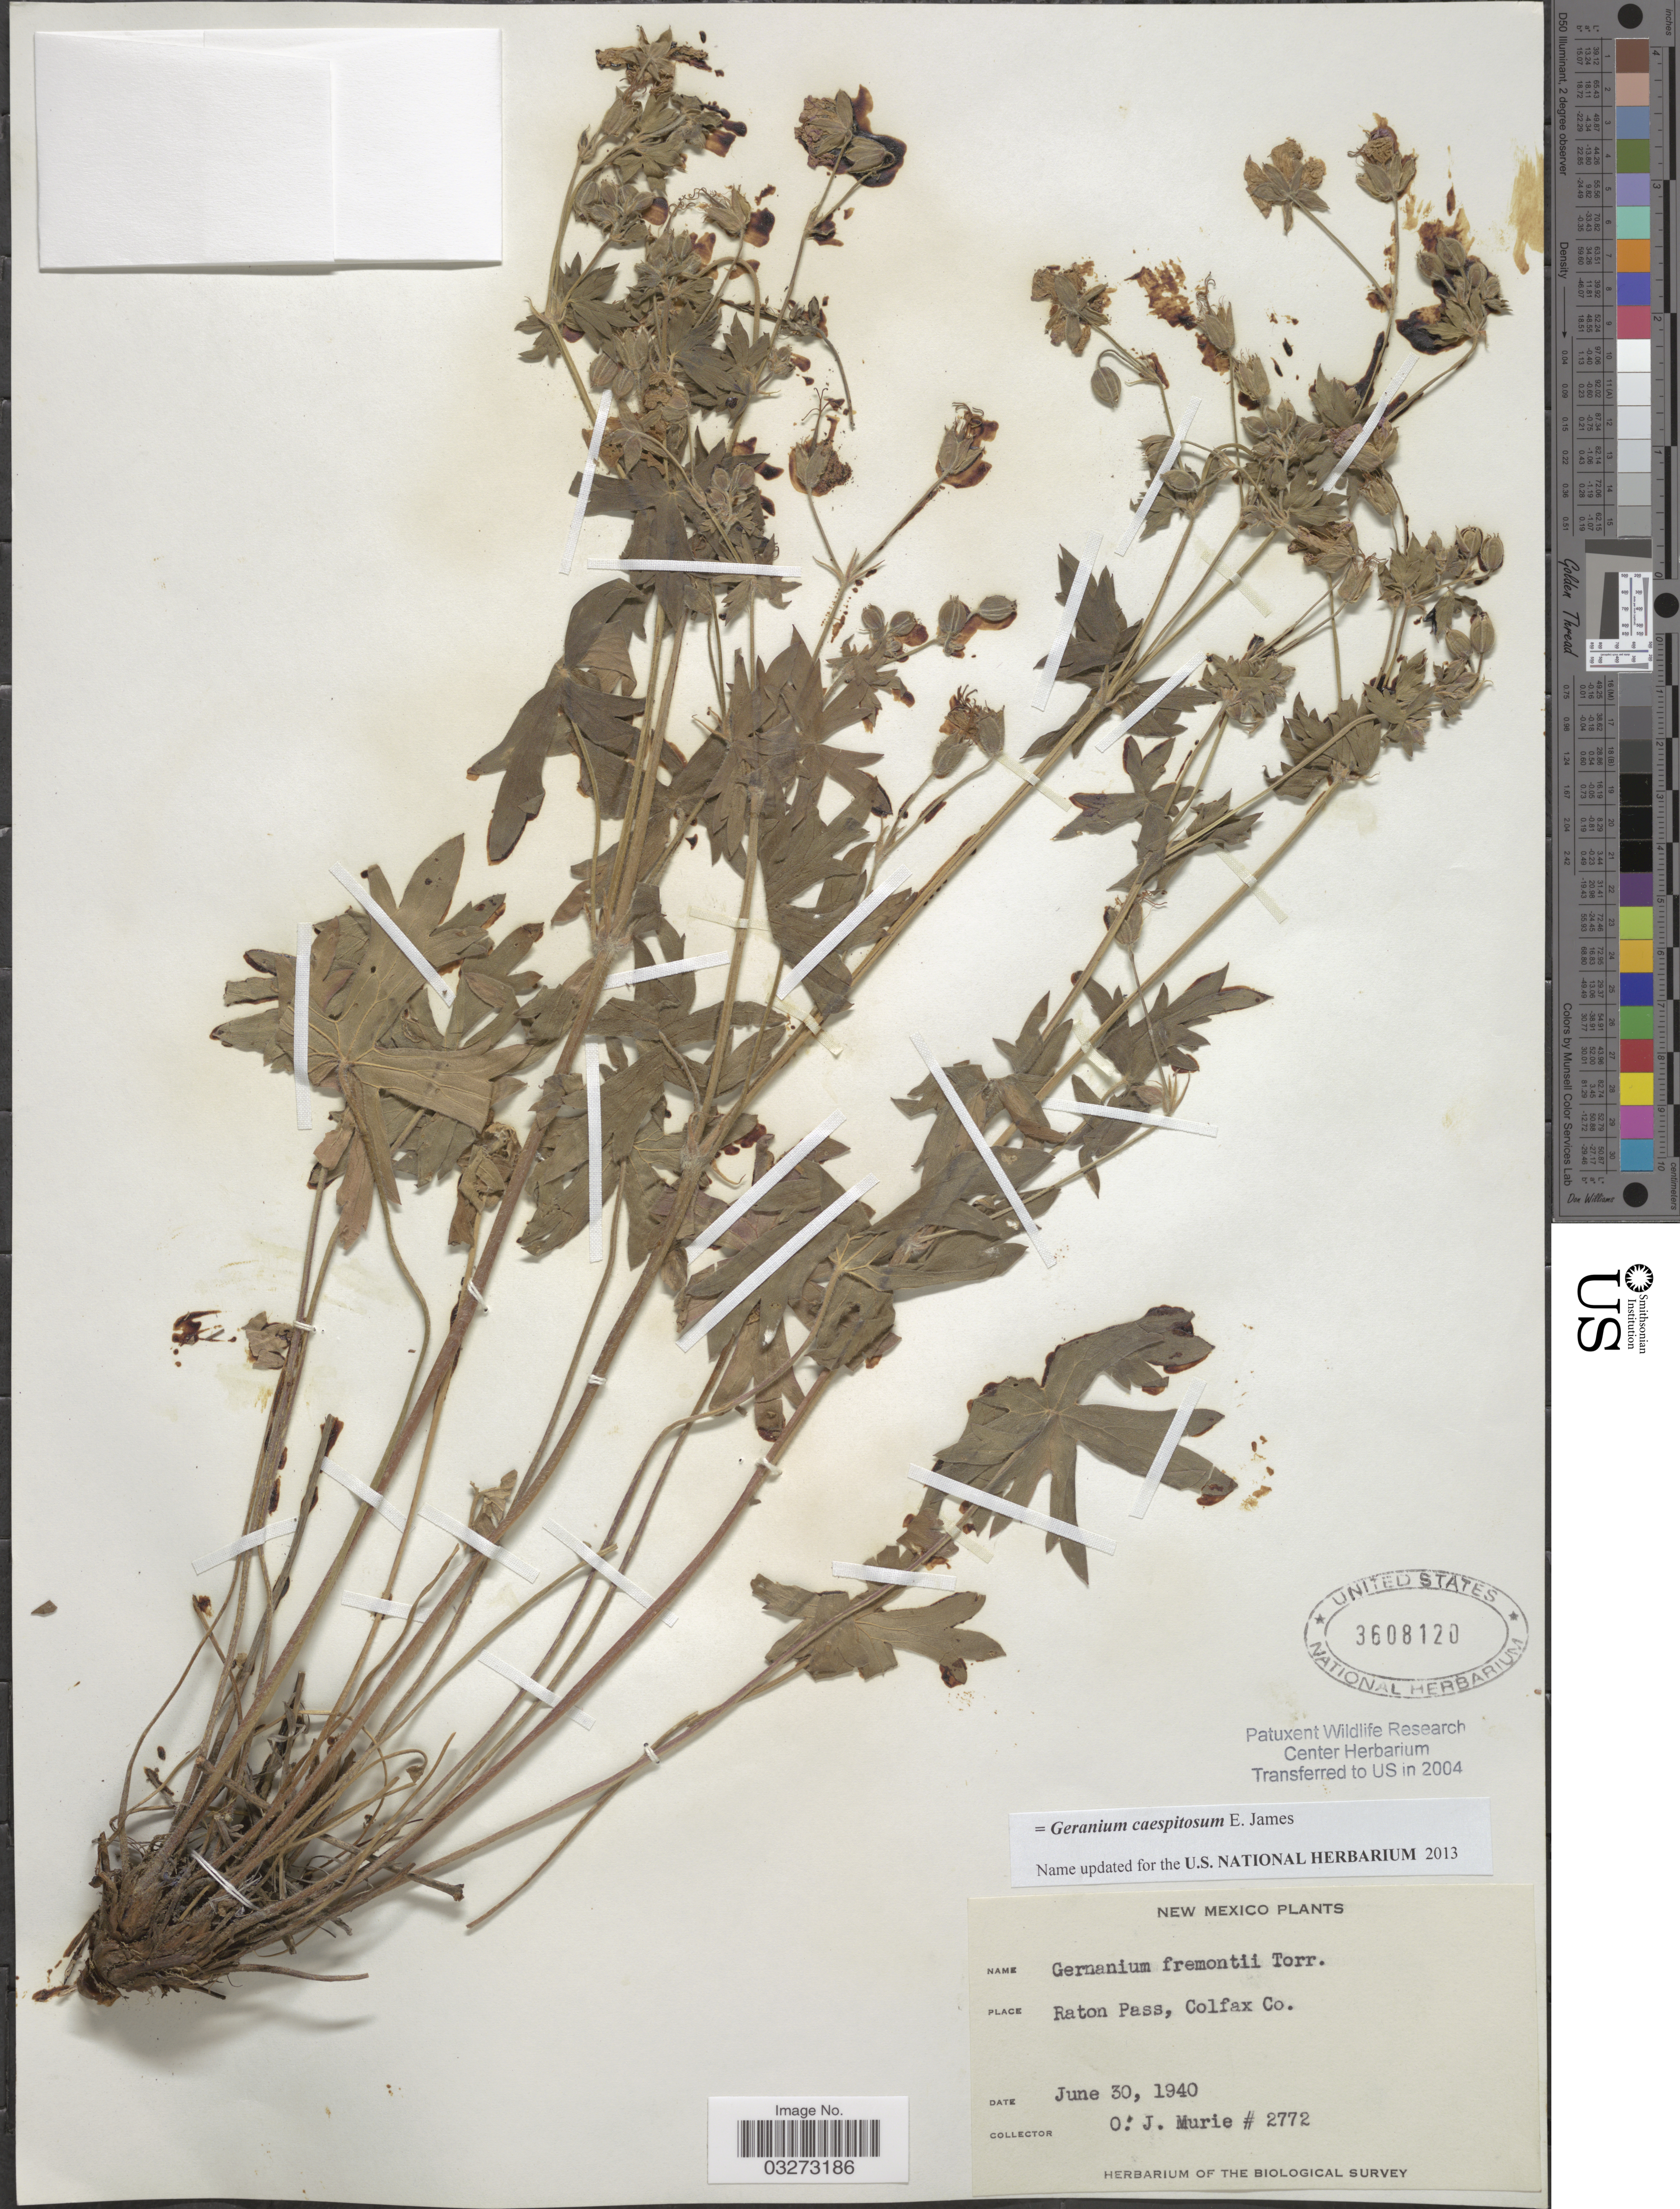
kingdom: Plantae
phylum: Tracheophyta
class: Magnoliopsida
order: Geraniales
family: Geraniaceae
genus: Geranium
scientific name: Geranium caespitosum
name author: E. James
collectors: O. Murie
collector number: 2772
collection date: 1940-06-30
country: United States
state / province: New Mexico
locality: Raton Pass, Colfax Co.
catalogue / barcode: US 3608120